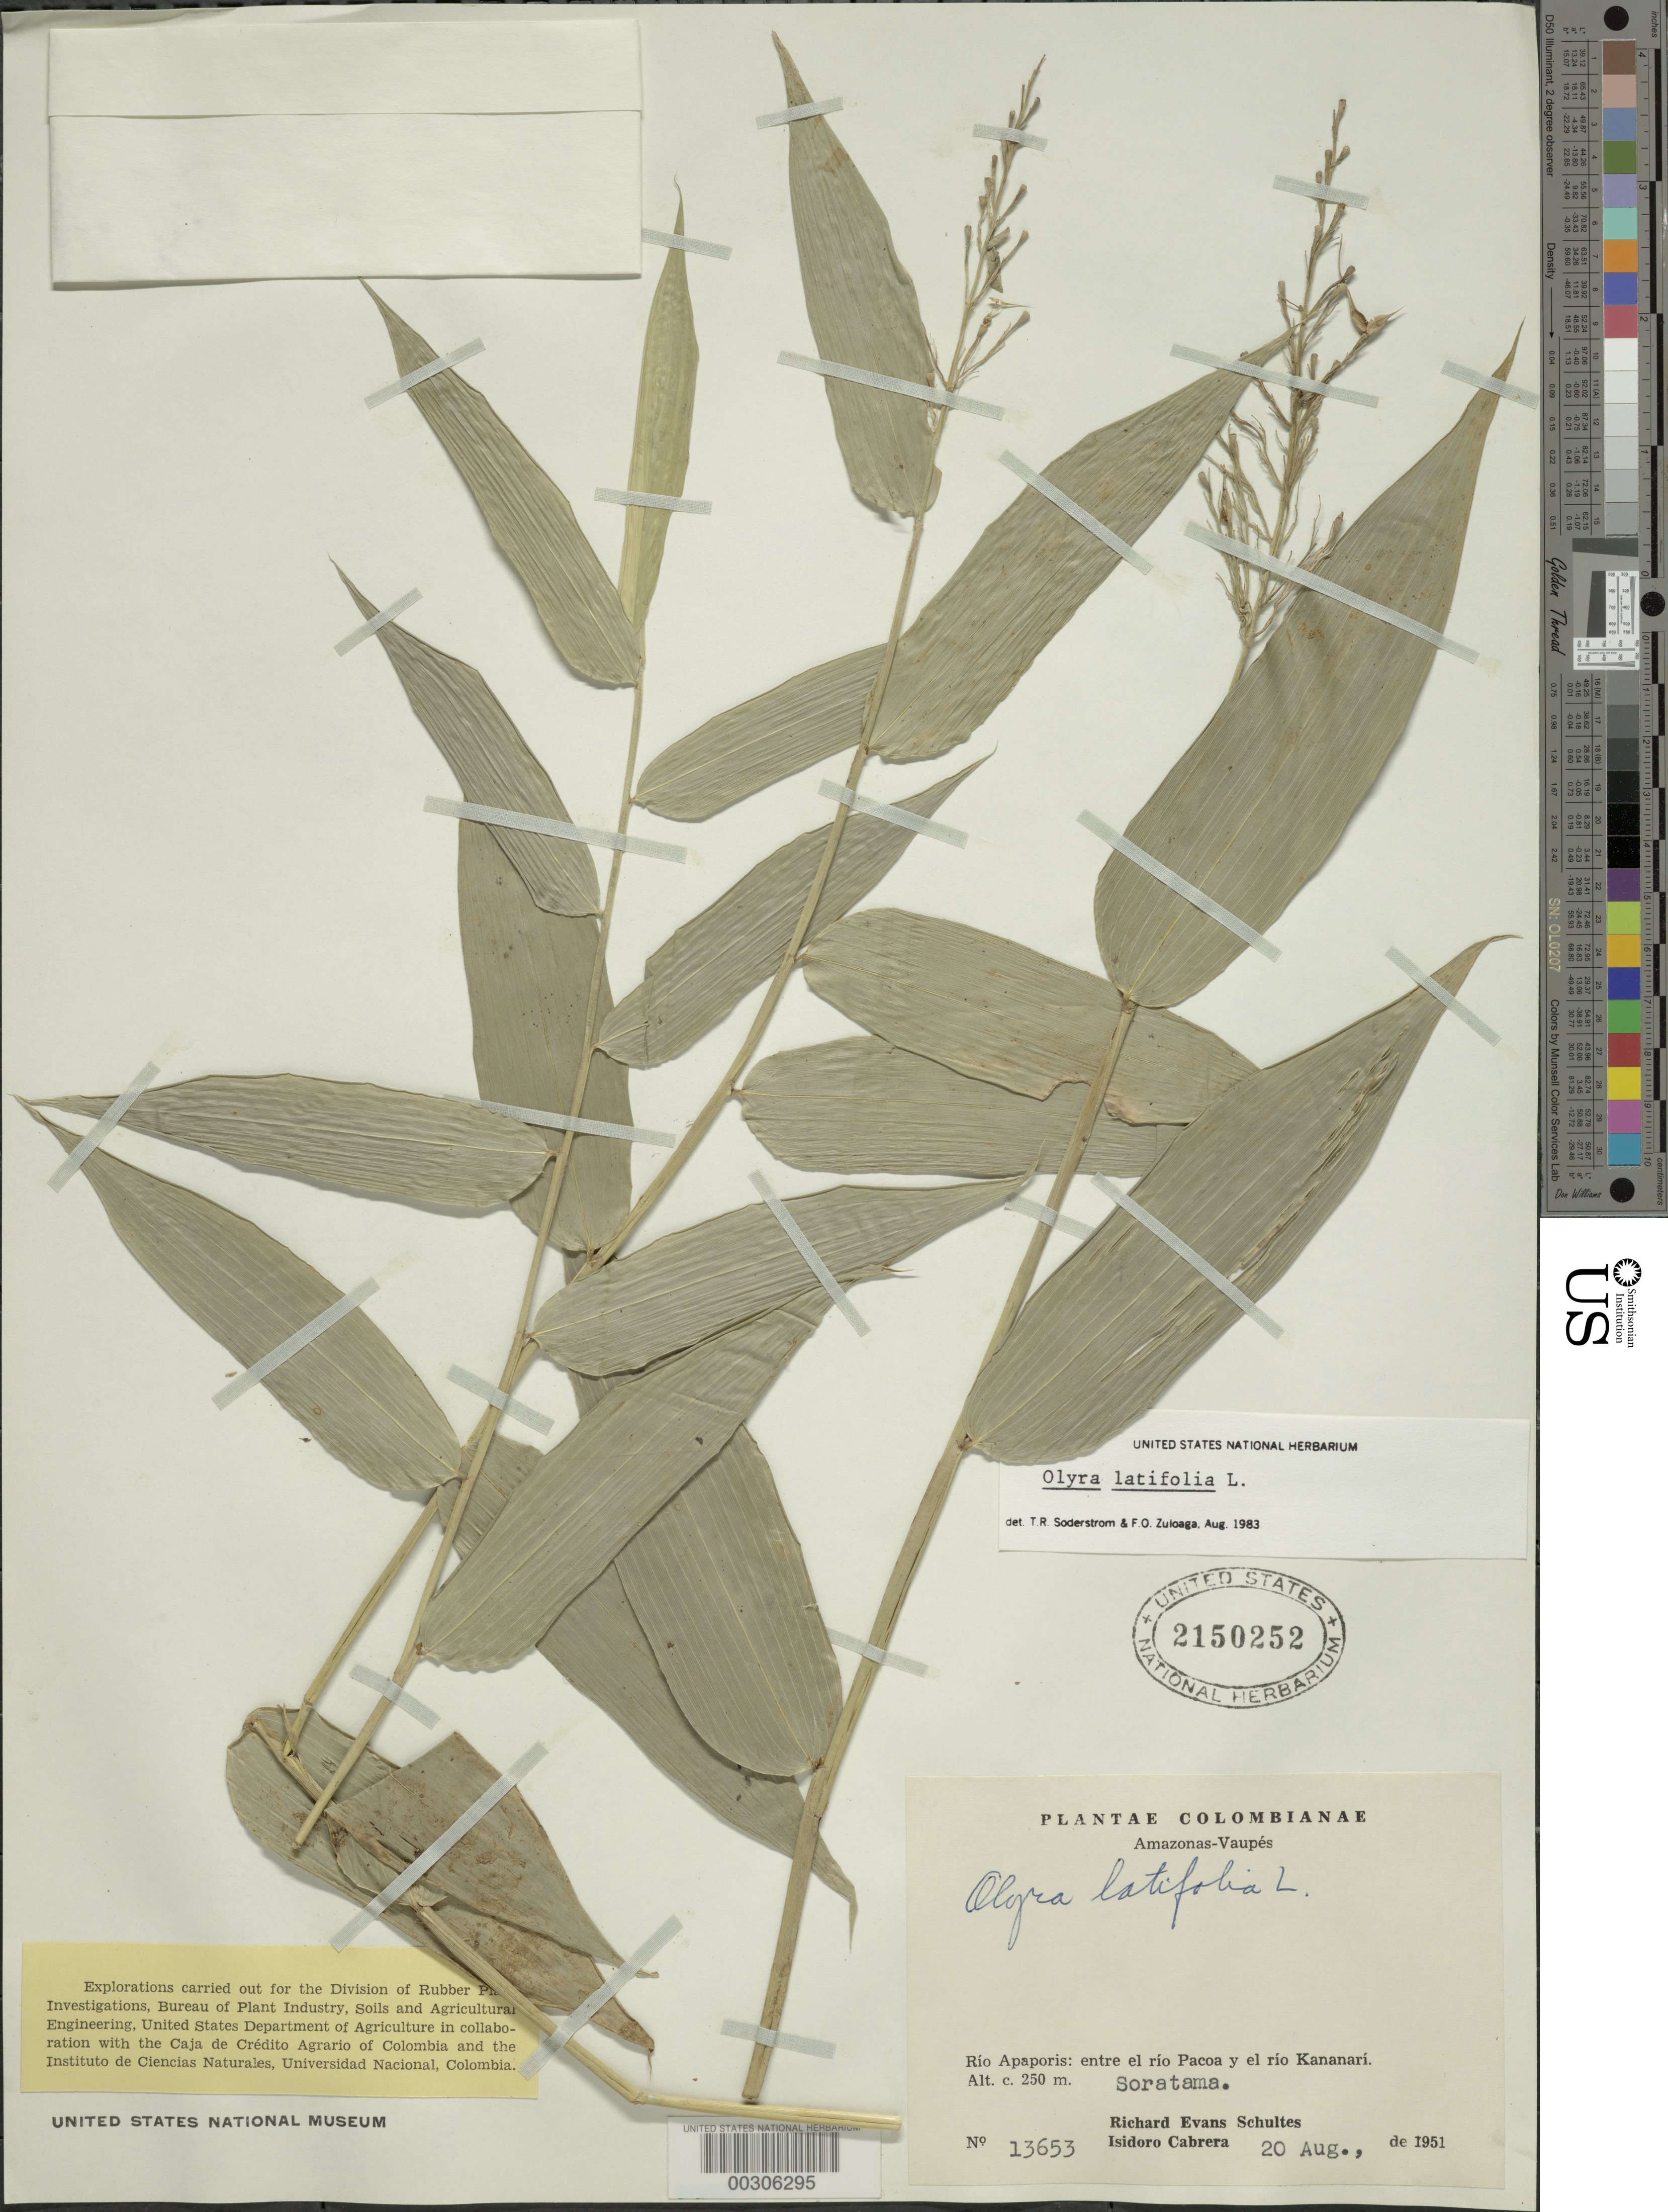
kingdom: Plantae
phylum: Tracheophyta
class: Liliopsida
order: Poales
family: Poaceae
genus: Olyra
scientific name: Olyra latifolia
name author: L.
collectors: R. E. Schultes & I. Cabrera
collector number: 13653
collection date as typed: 20 Aug 1951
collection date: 1951-08-20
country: Colombia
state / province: Amazônas / Vaupés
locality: Rio Apaporis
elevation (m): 250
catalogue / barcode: US 2150252